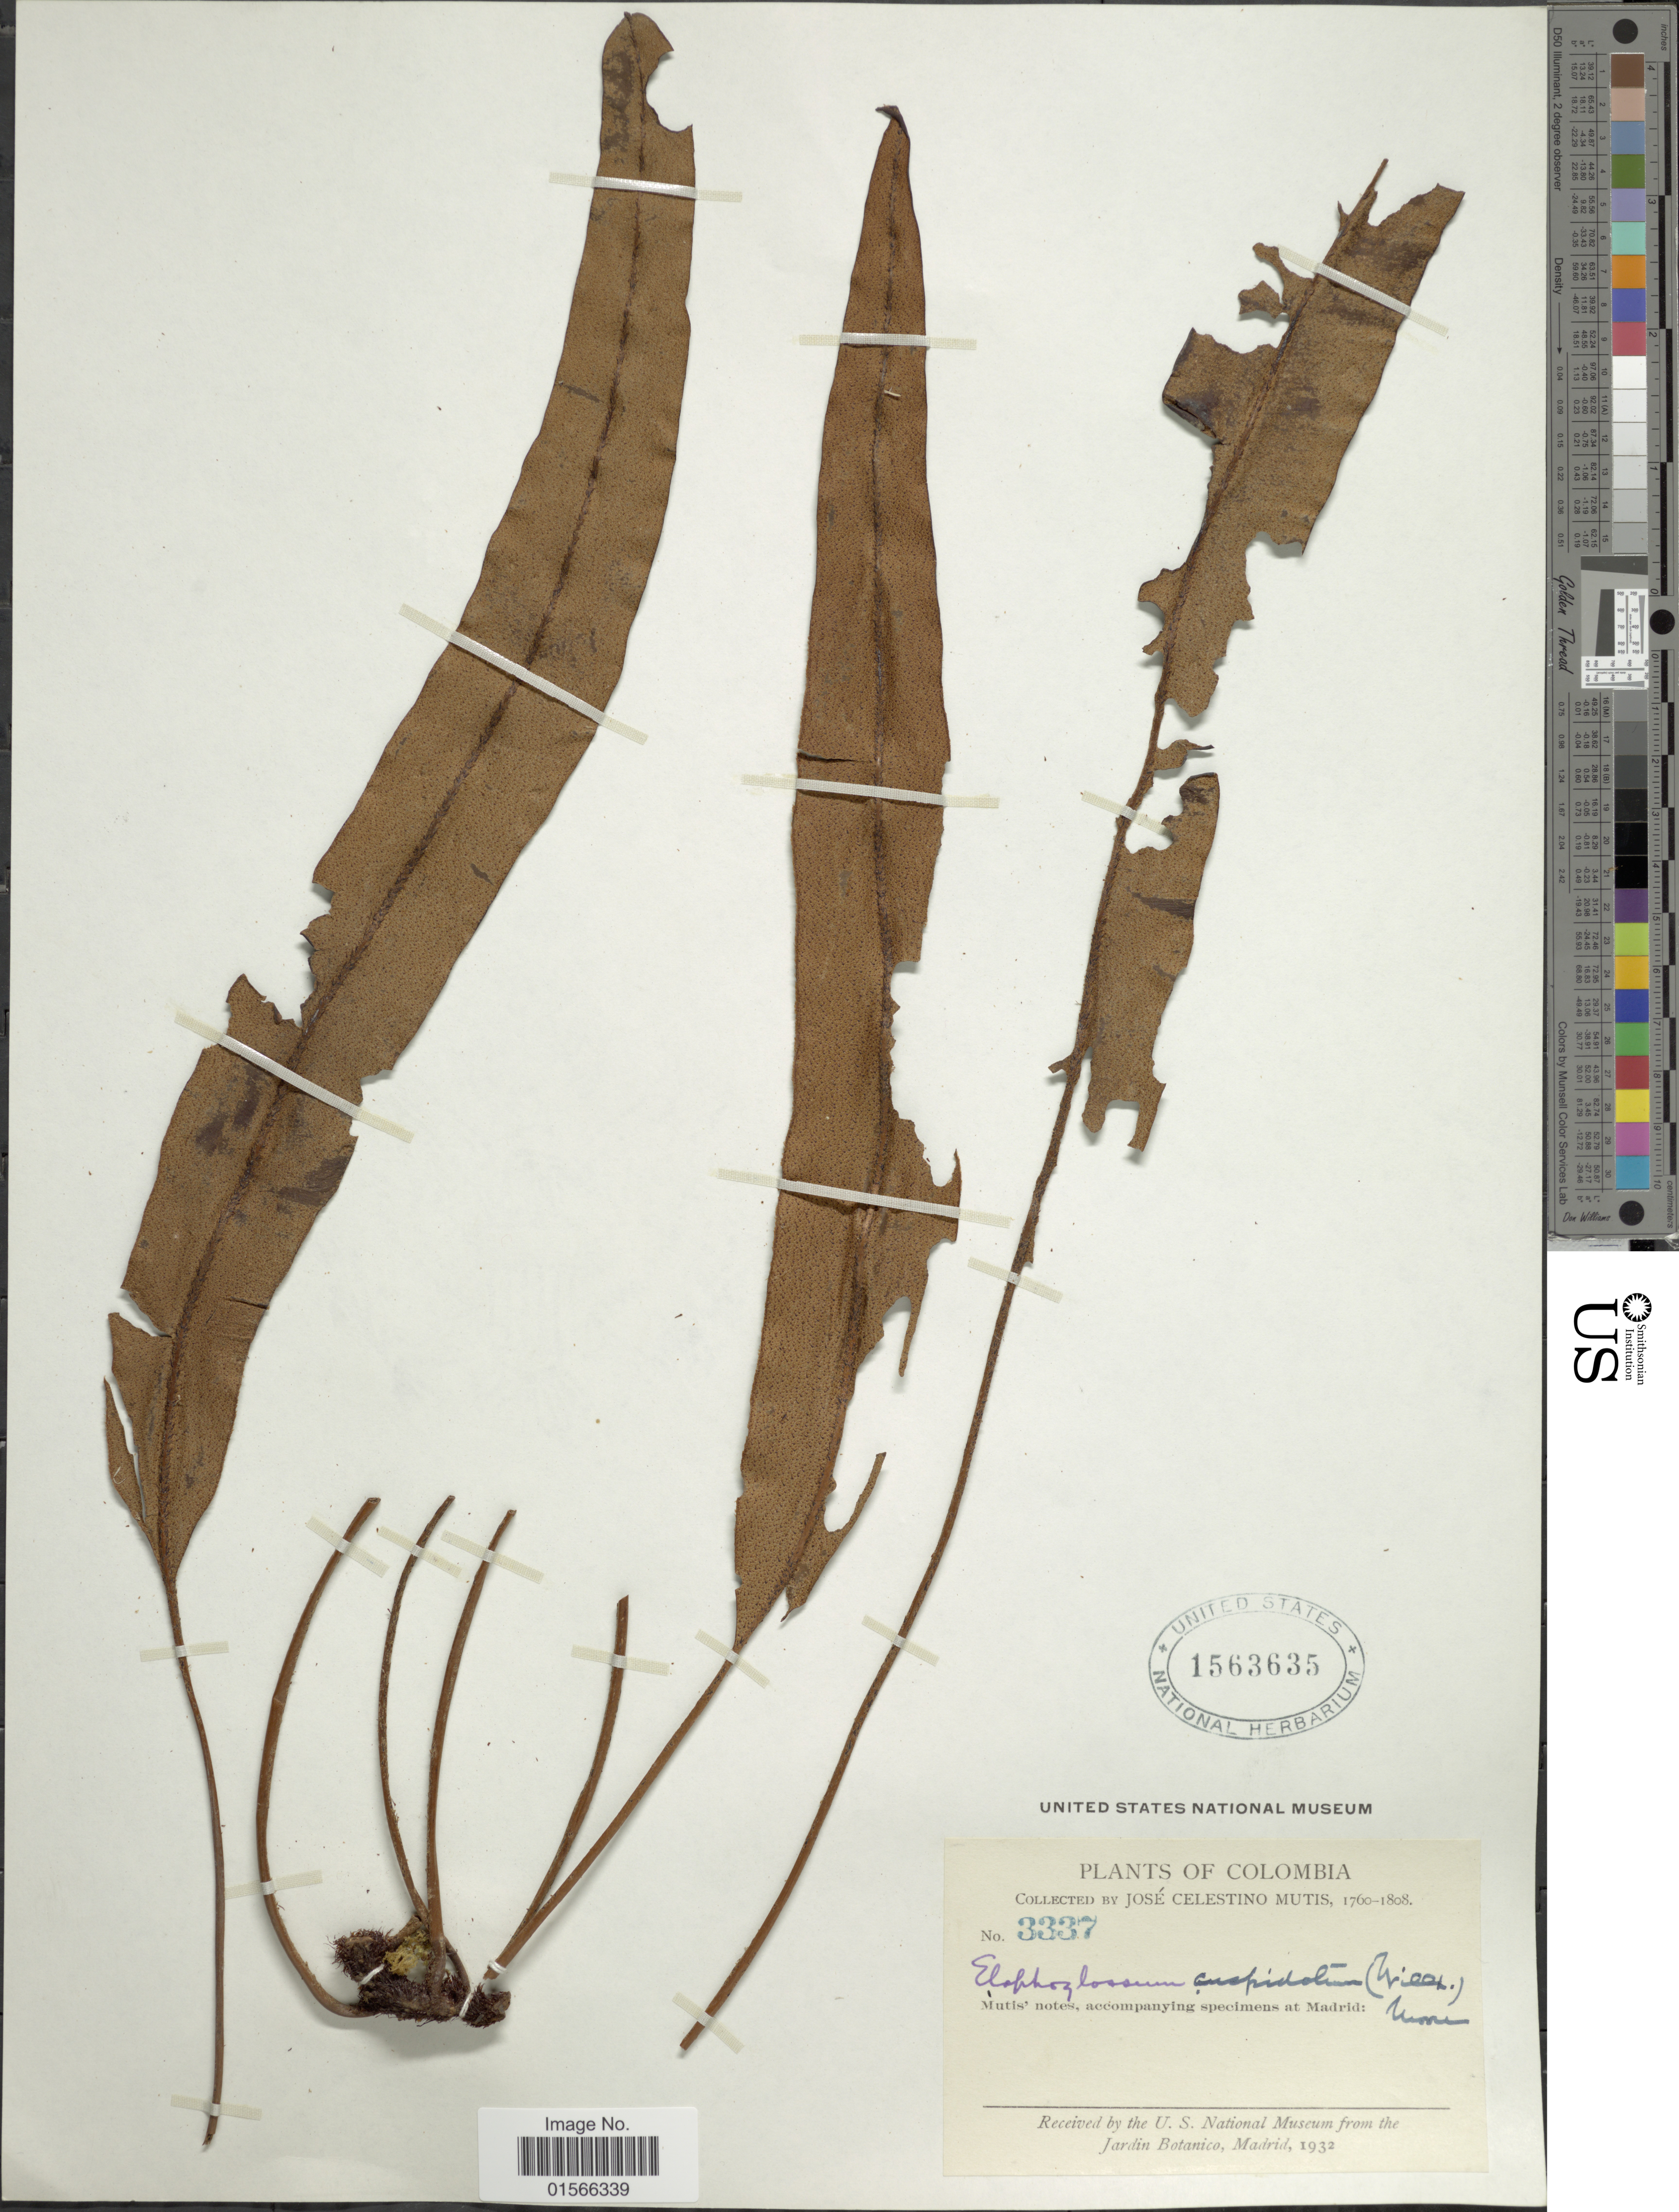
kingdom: Plantae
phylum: Tracheophyta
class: Polypodiopsida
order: Polypodiales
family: Dryopteridaceae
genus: Elaphoglossum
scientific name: Elaphoglossum cuspidatum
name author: (Willd.) T. Moore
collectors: J. C. B. Mutis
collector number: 3337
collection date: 1760/1808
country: Colombia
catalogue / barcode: US 1563635